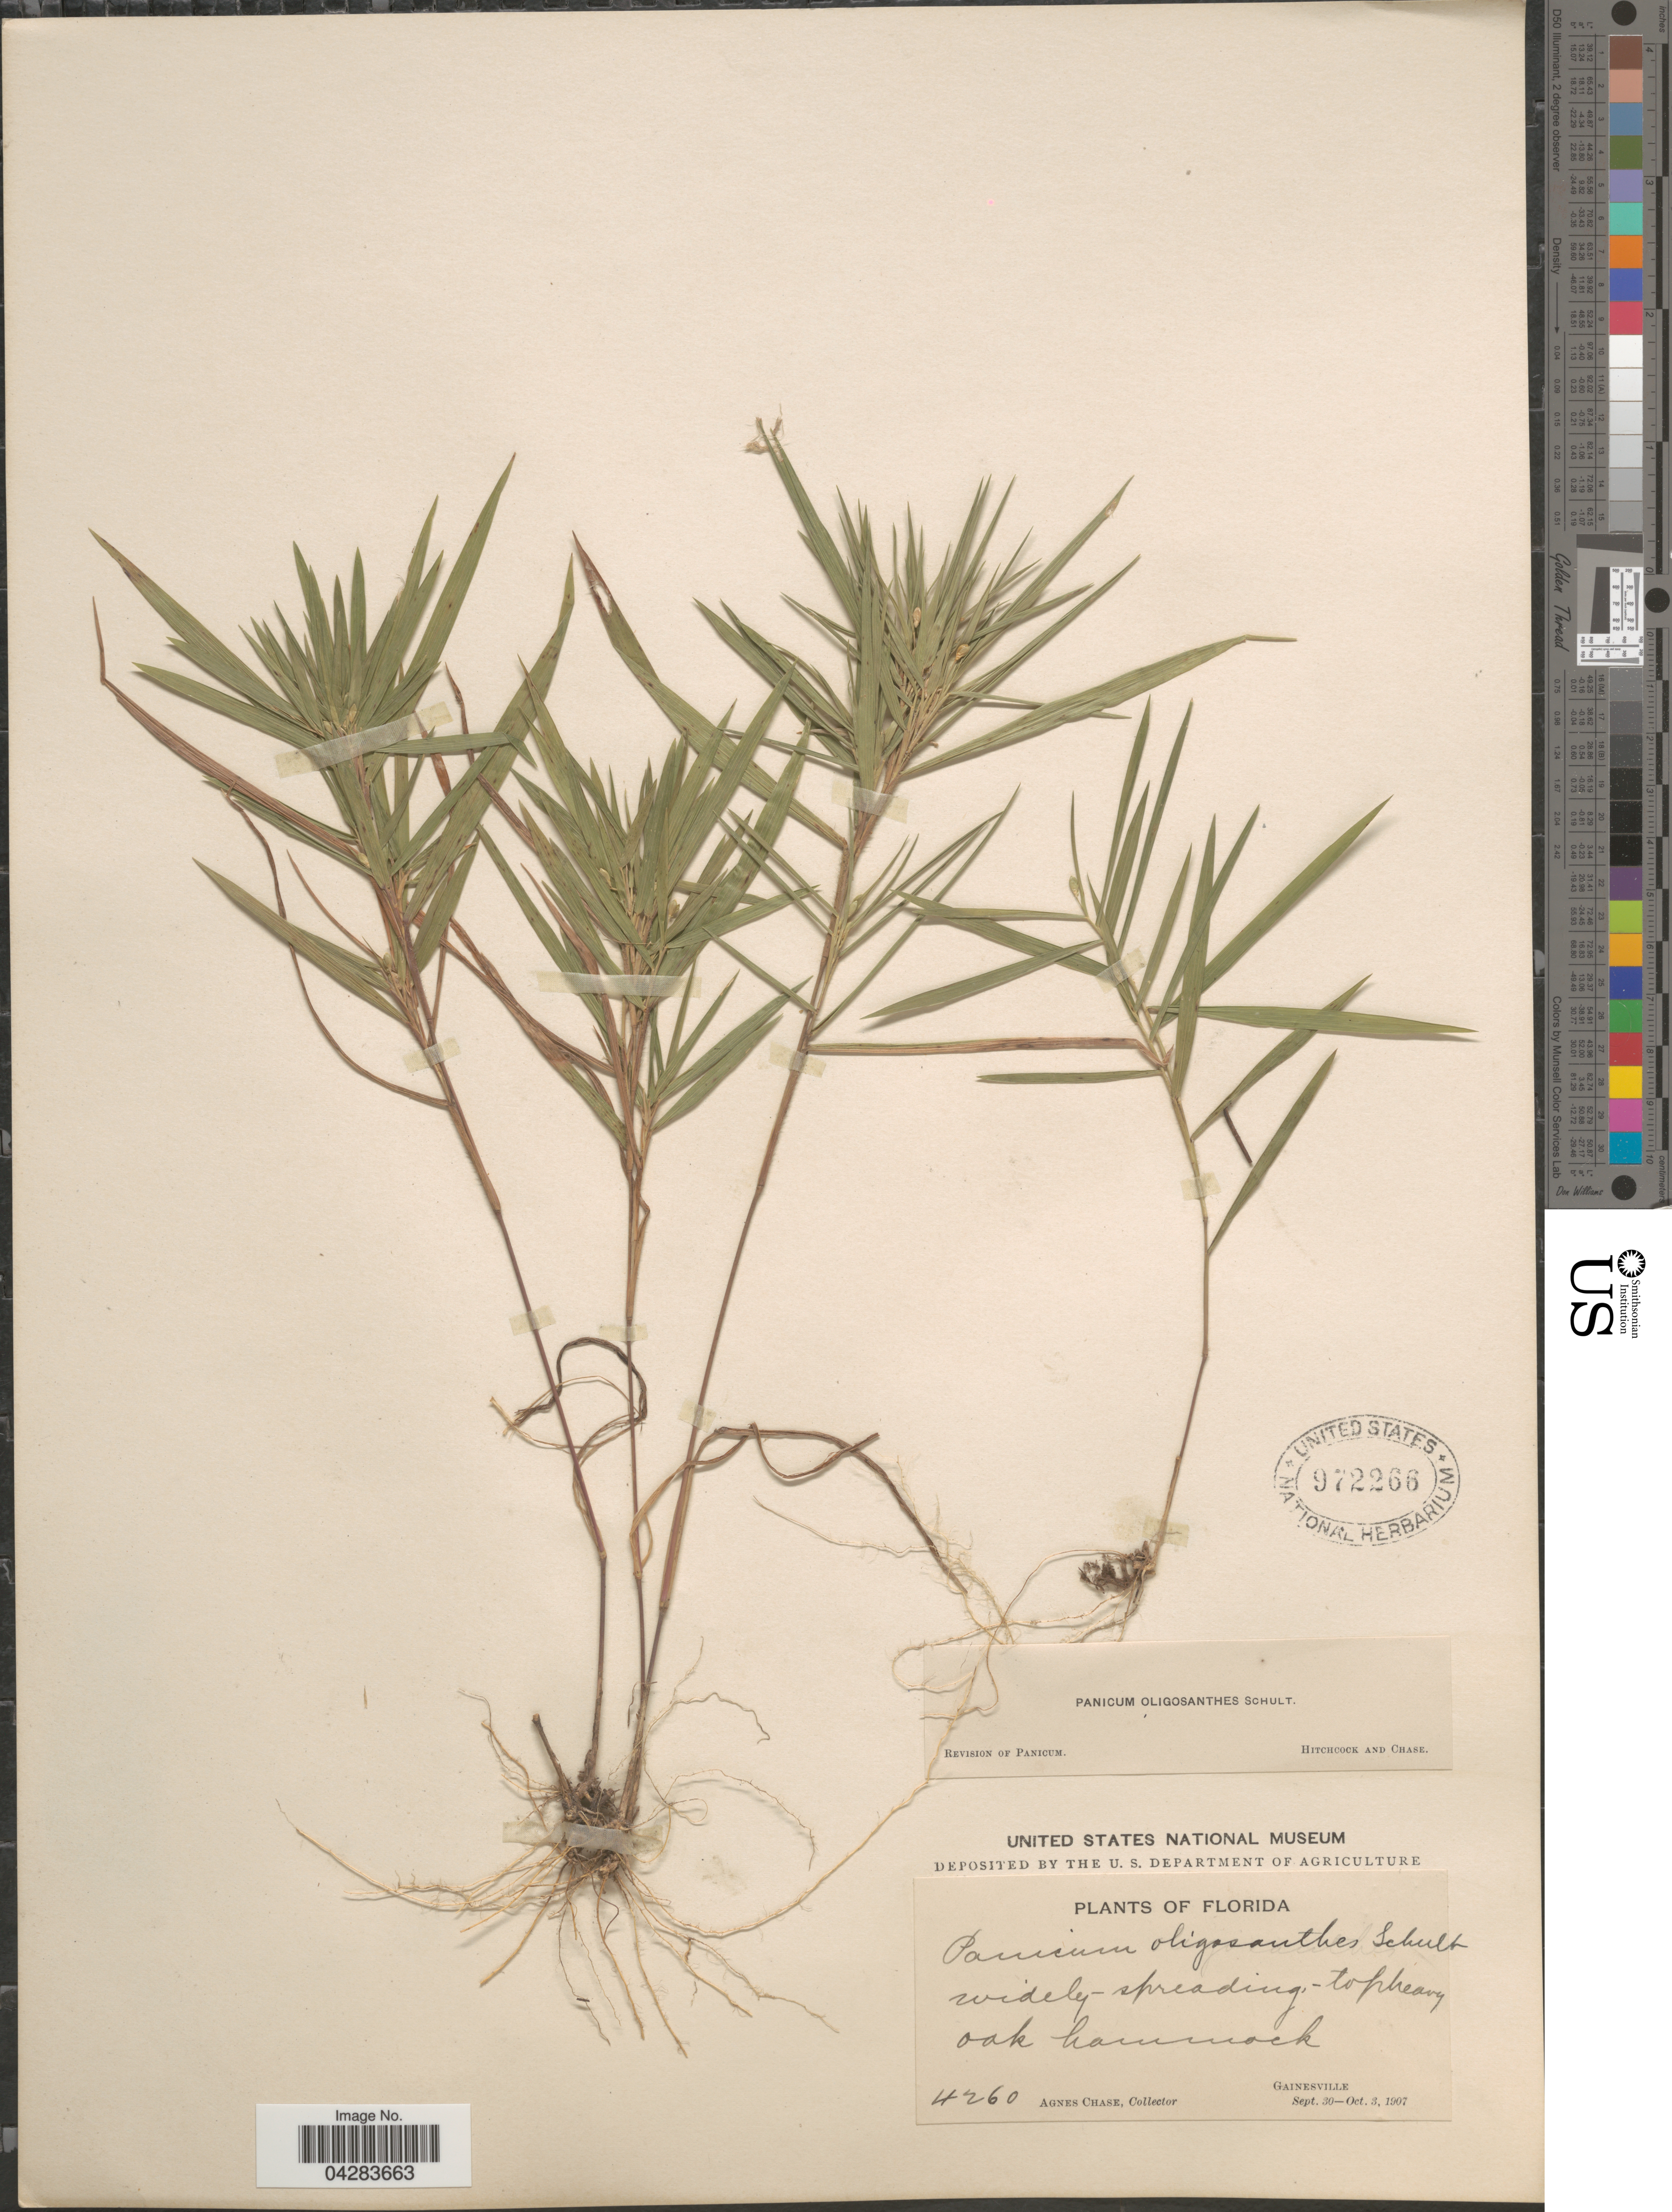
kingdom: Plantae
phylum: Tracheophyta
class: Liliopsida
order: Poales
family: Poaceae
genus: Dichanthelium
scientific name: Dichanthelium oligosanthes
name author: (Schult.) Gould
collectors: A. Chase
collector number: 4260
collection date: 1907-09-30/1907-10-03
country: United States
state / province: Florida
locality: Top heavy oak hammock Gainesville.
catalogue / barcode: US 972266